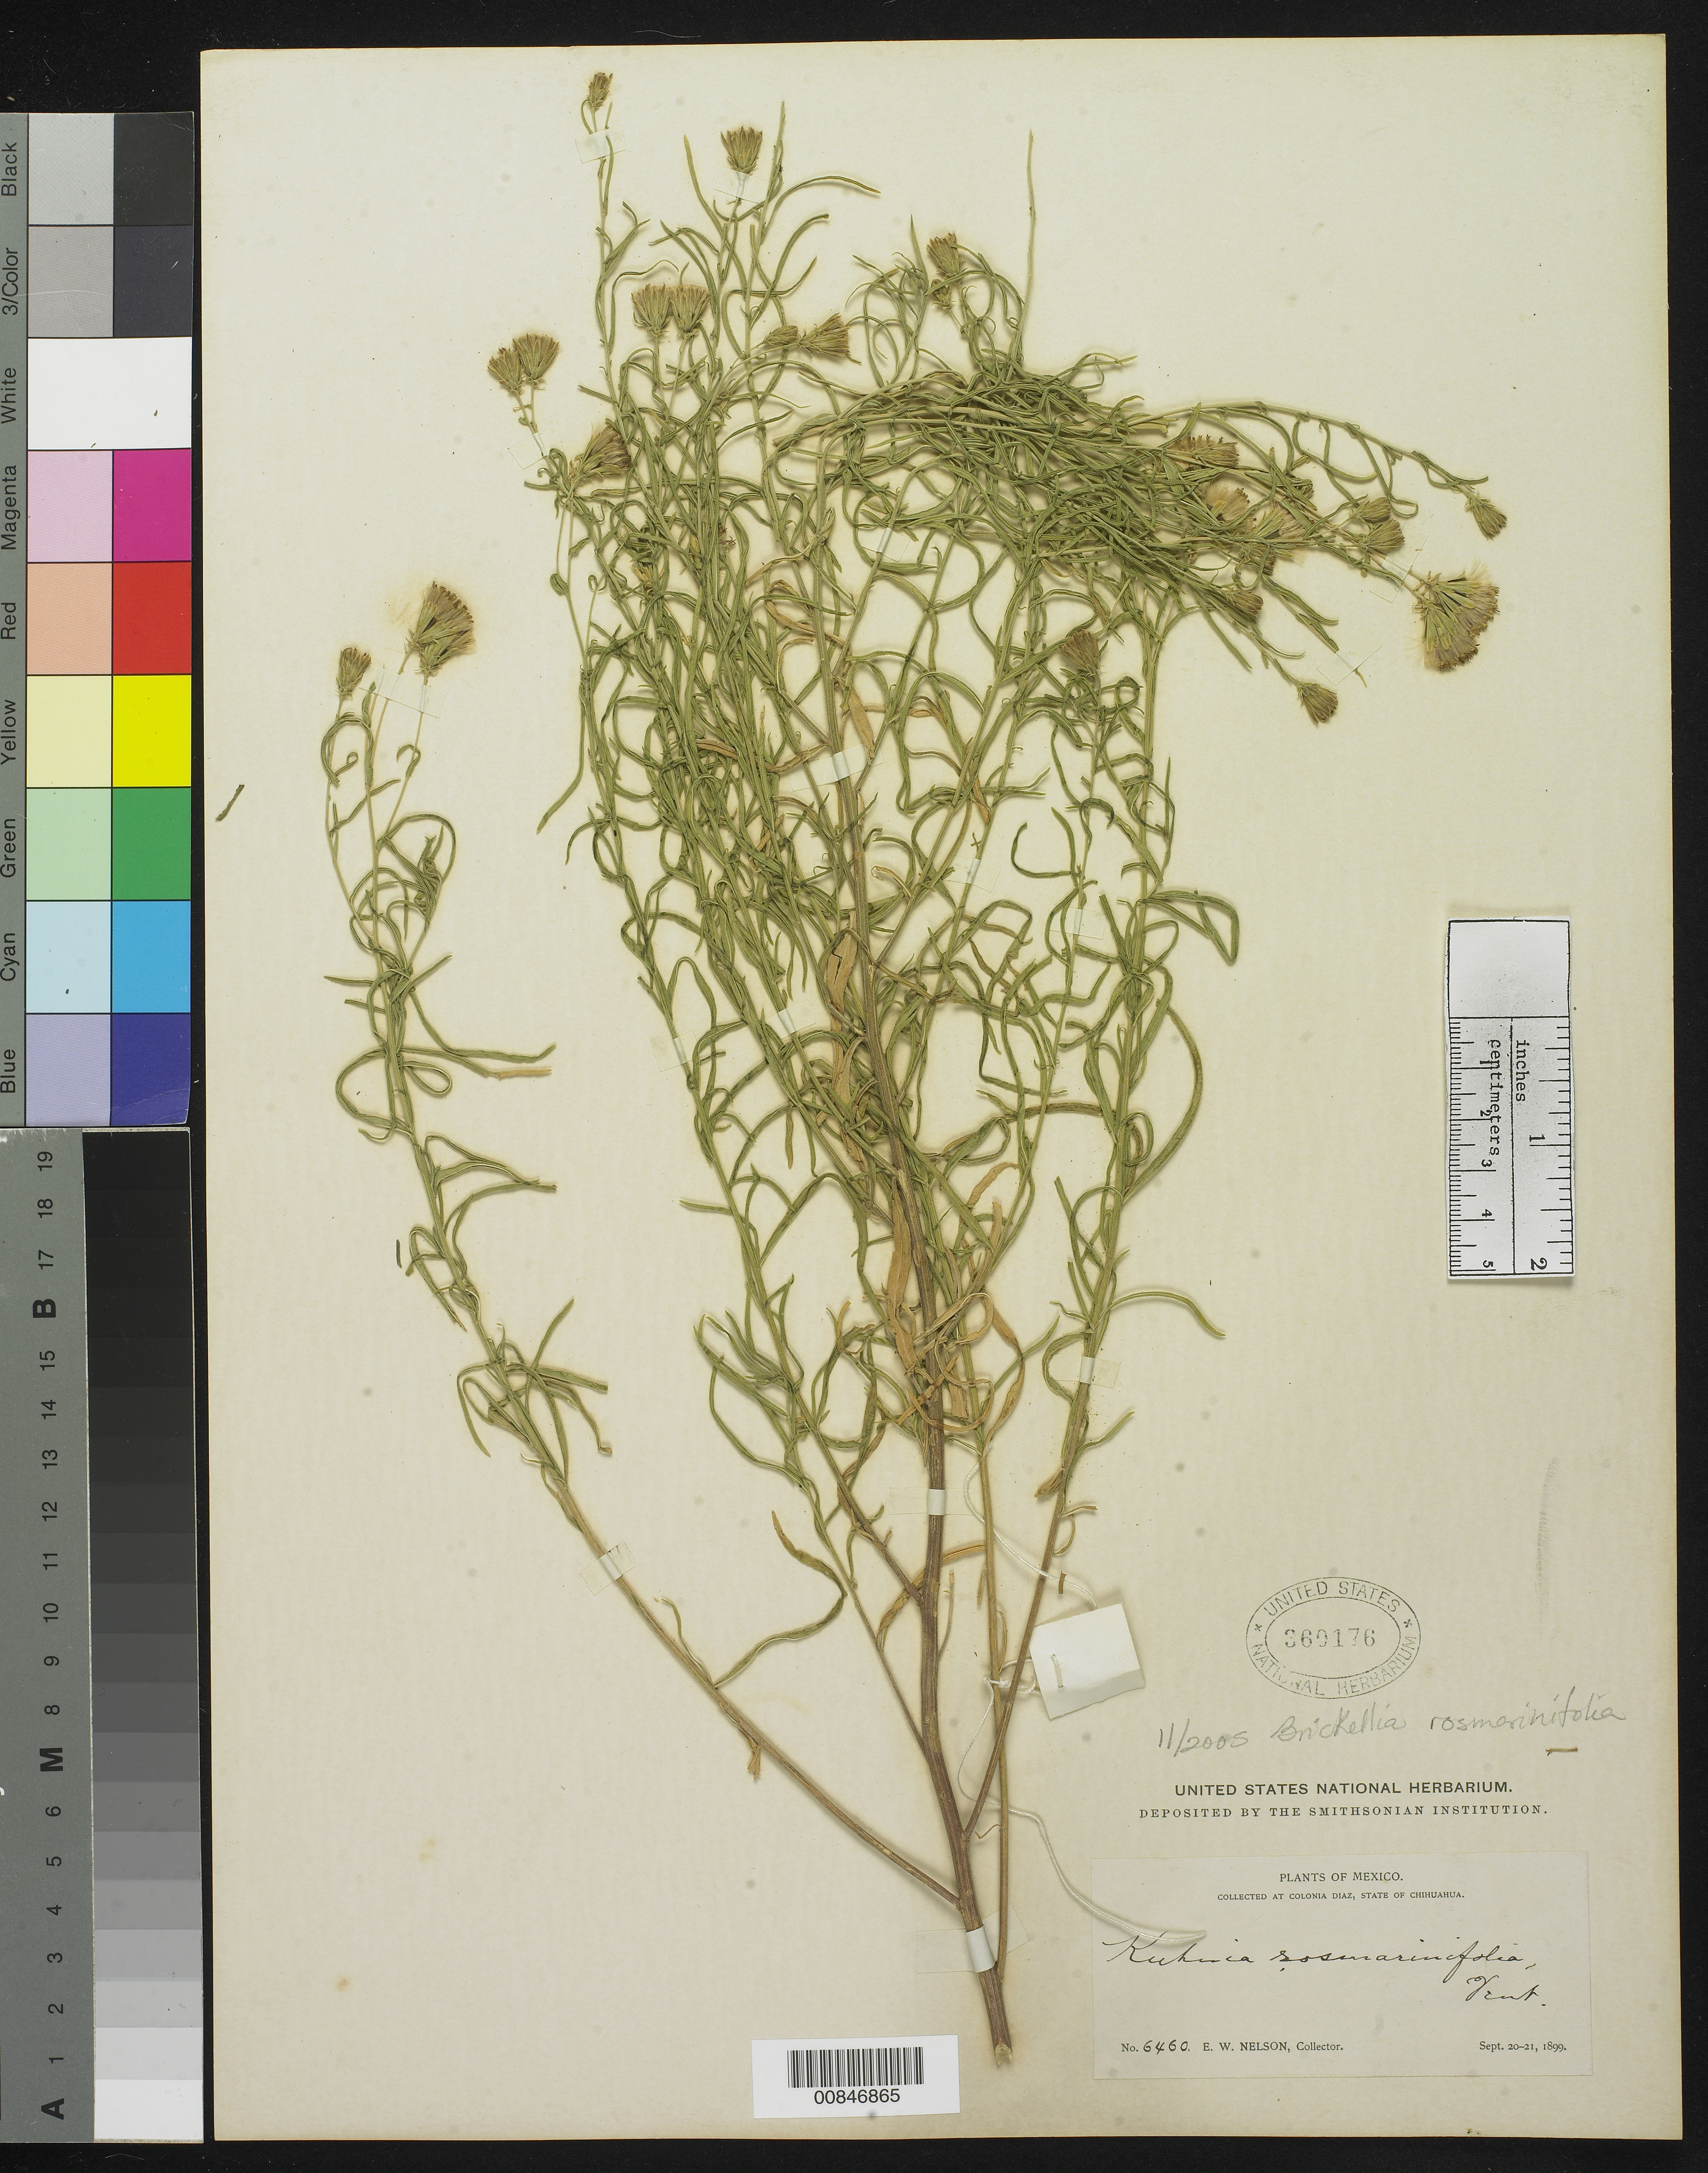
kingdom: Plantae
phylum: Tracheophyta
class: Magnoliopsida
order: Asterales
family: Asteraceae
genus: Brickellia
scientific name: Brickellia rosmarinifolia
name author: (Vent.) W.A. Weber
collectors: E. W. Nelson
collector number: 6460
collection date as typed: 20 Sep 1899 to 21 Sep 1899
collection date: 1899-09-20/1899-09-21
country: Mexico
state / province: Chihuahua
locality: Colonia Díaz, Chihuahua.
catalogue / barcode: US 360176